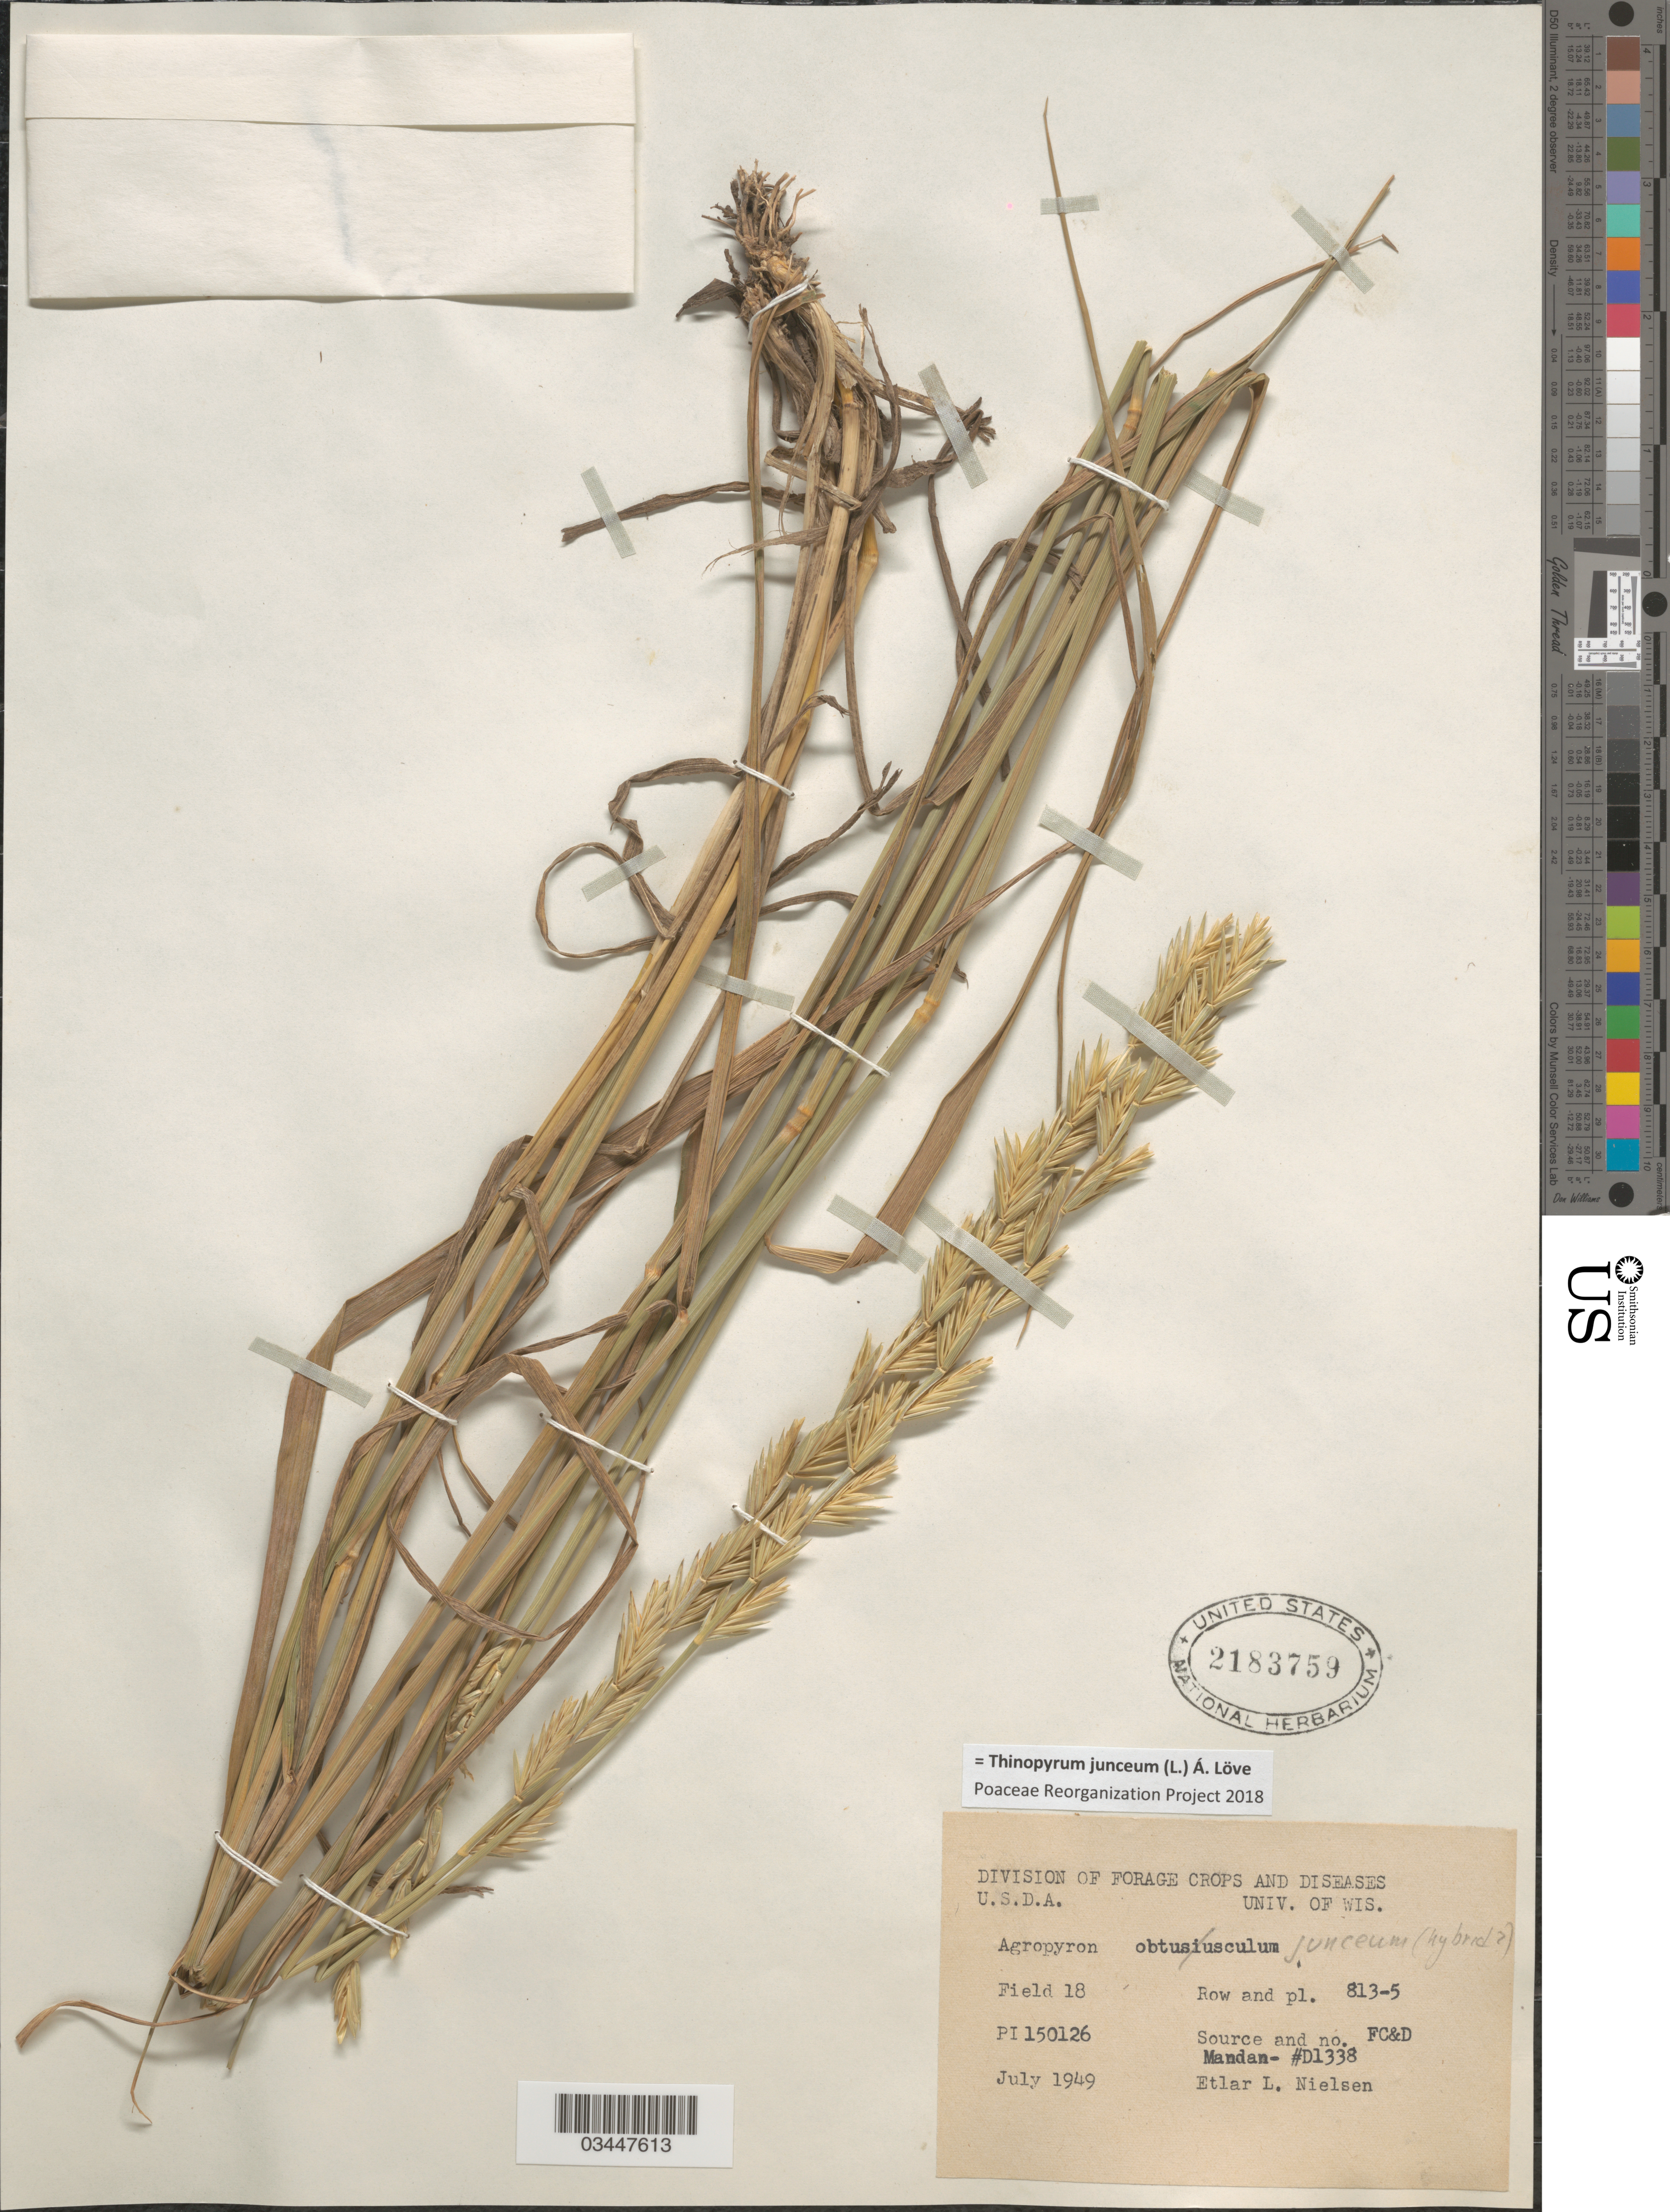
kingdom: Plantae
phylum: Tracheophyta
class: Liliopsida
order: Poales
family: Poaceae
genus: Thinopyrum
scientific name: Thinopyrum junceum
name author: (L.) Á. Löve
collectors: E. L. Nielsen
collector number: PI150126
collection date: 1949-07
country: United States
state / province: Washington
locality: Field 18. Row and pl. 813-5.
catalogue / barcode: US 2183759